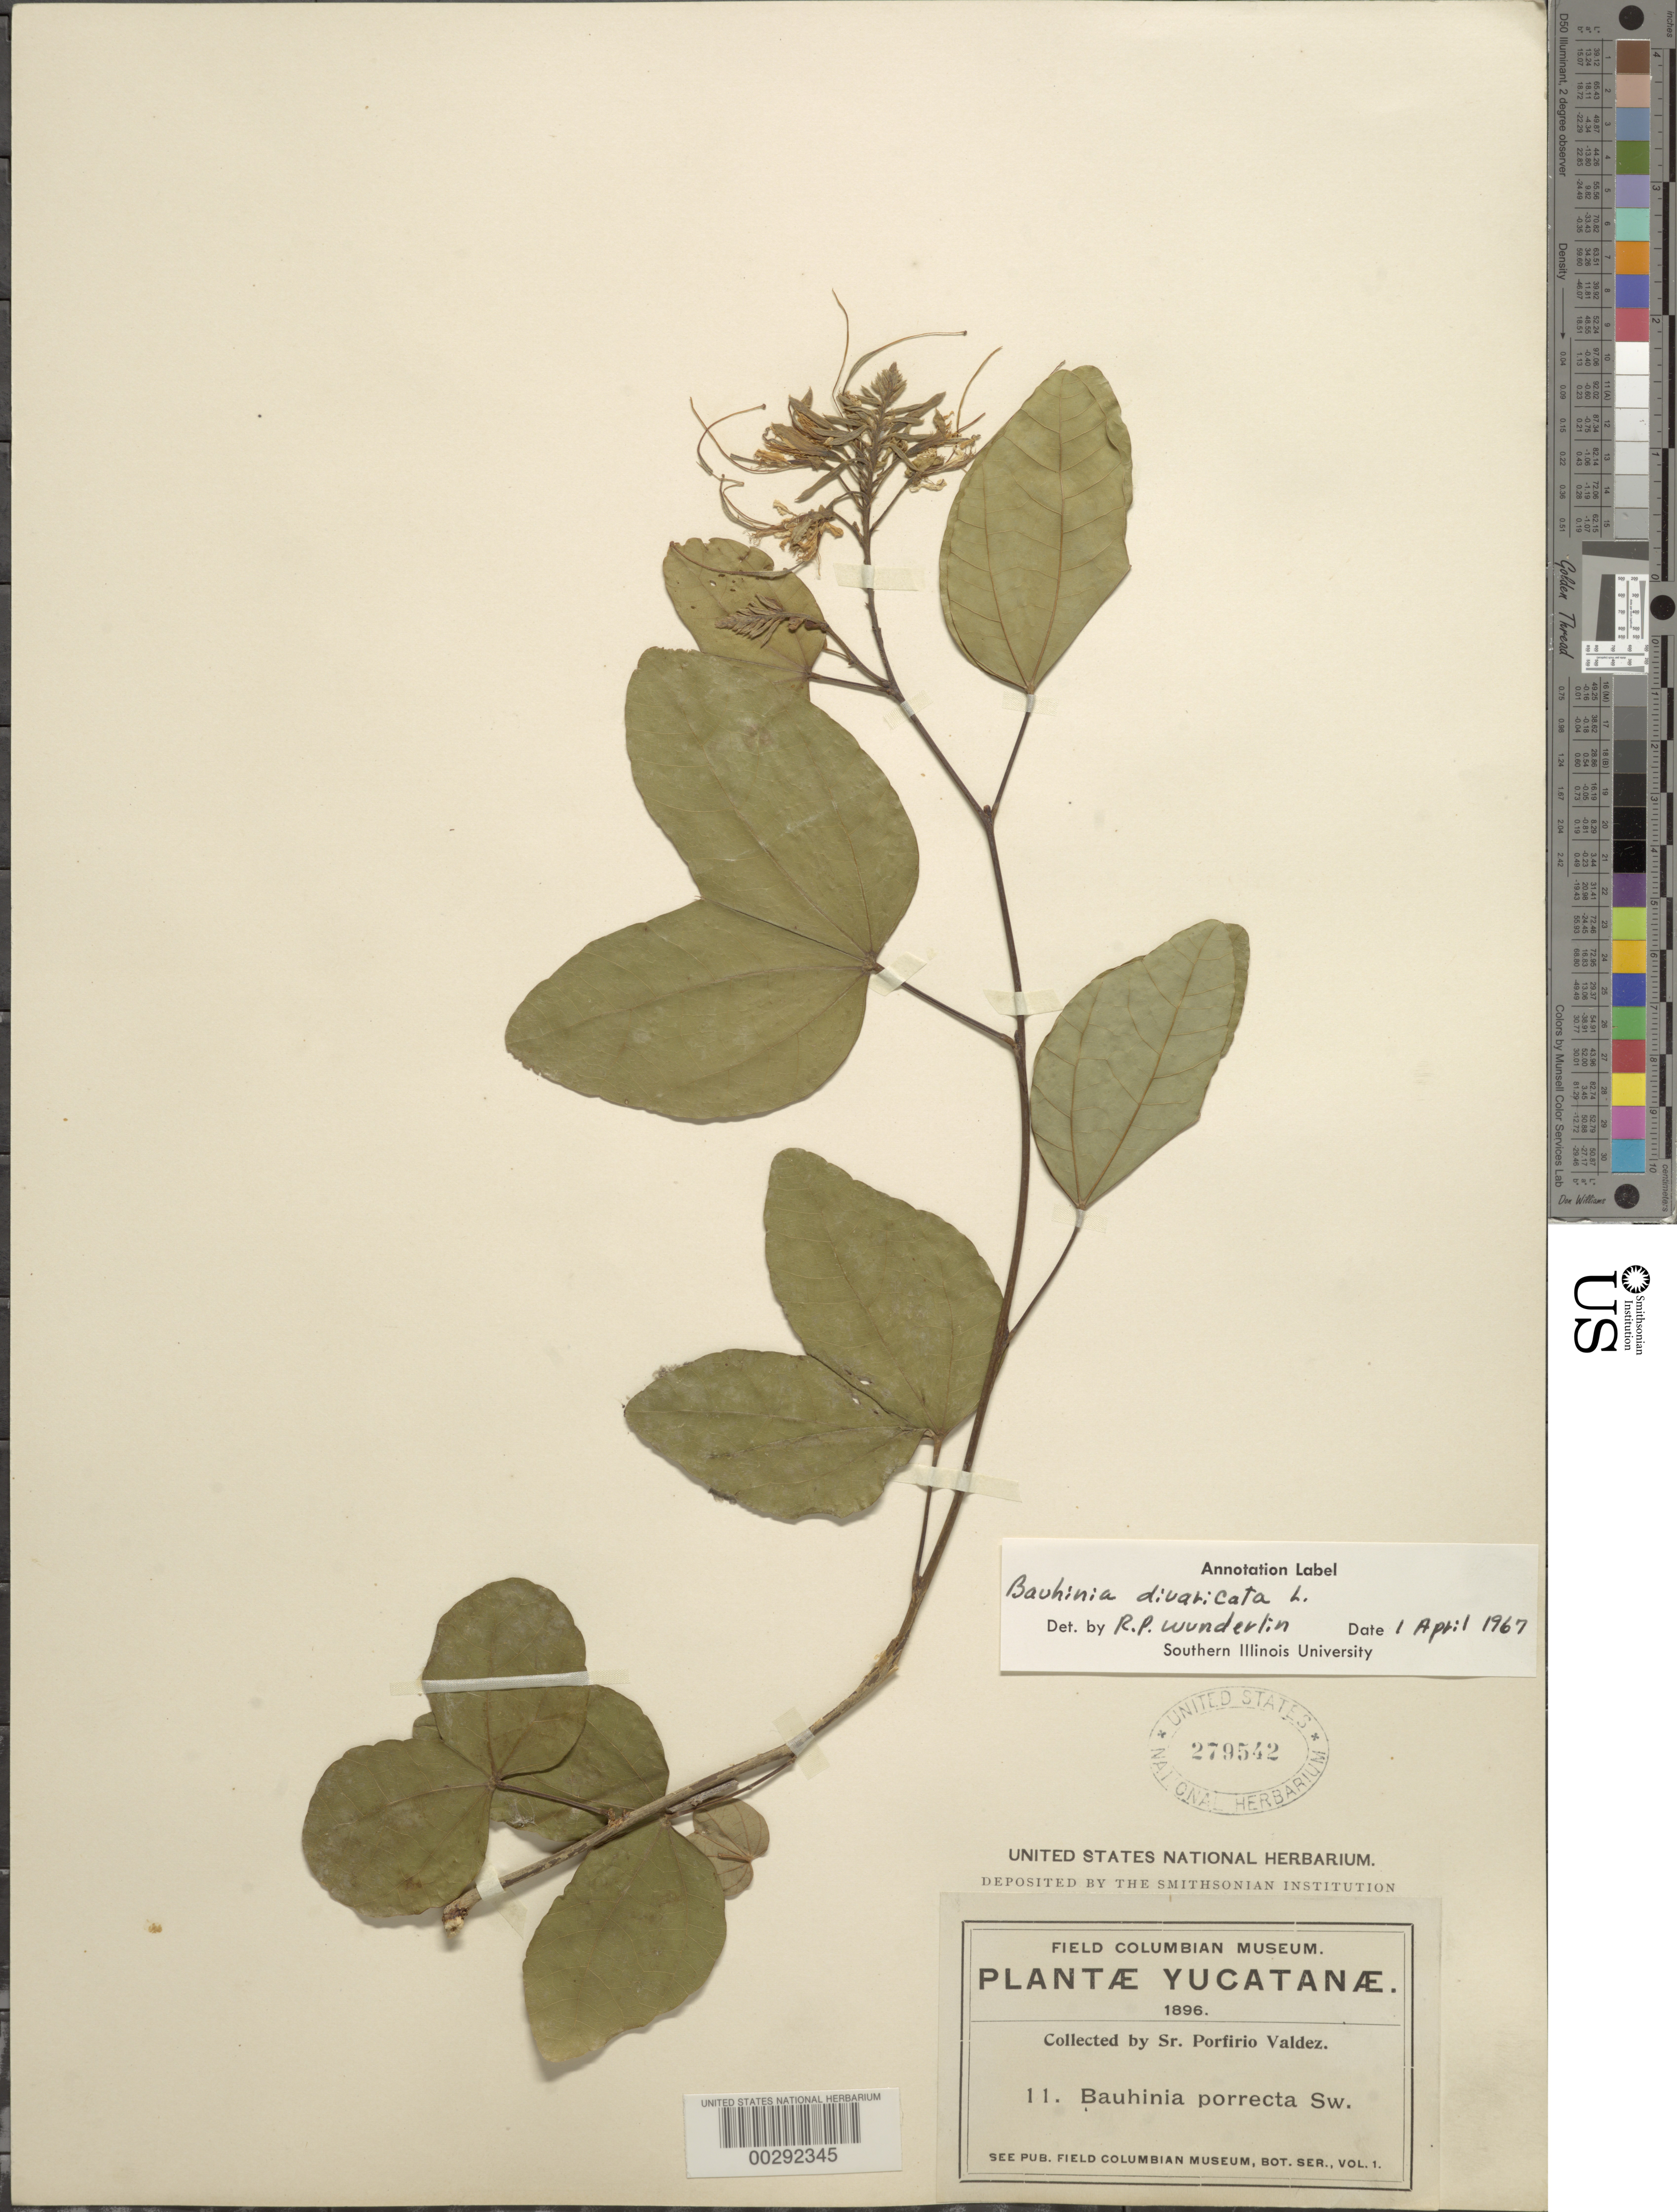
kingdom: Plantae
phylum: Tracheophyta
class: Magnoliopsida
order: Fabales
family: Fabaceae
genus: Bauhinia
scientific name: Bauhinia divaricata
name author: L.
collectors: P. Valdez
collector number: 11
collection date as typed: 1896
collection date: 1896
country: Mexico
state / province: Yucatán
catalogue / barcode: US 279542